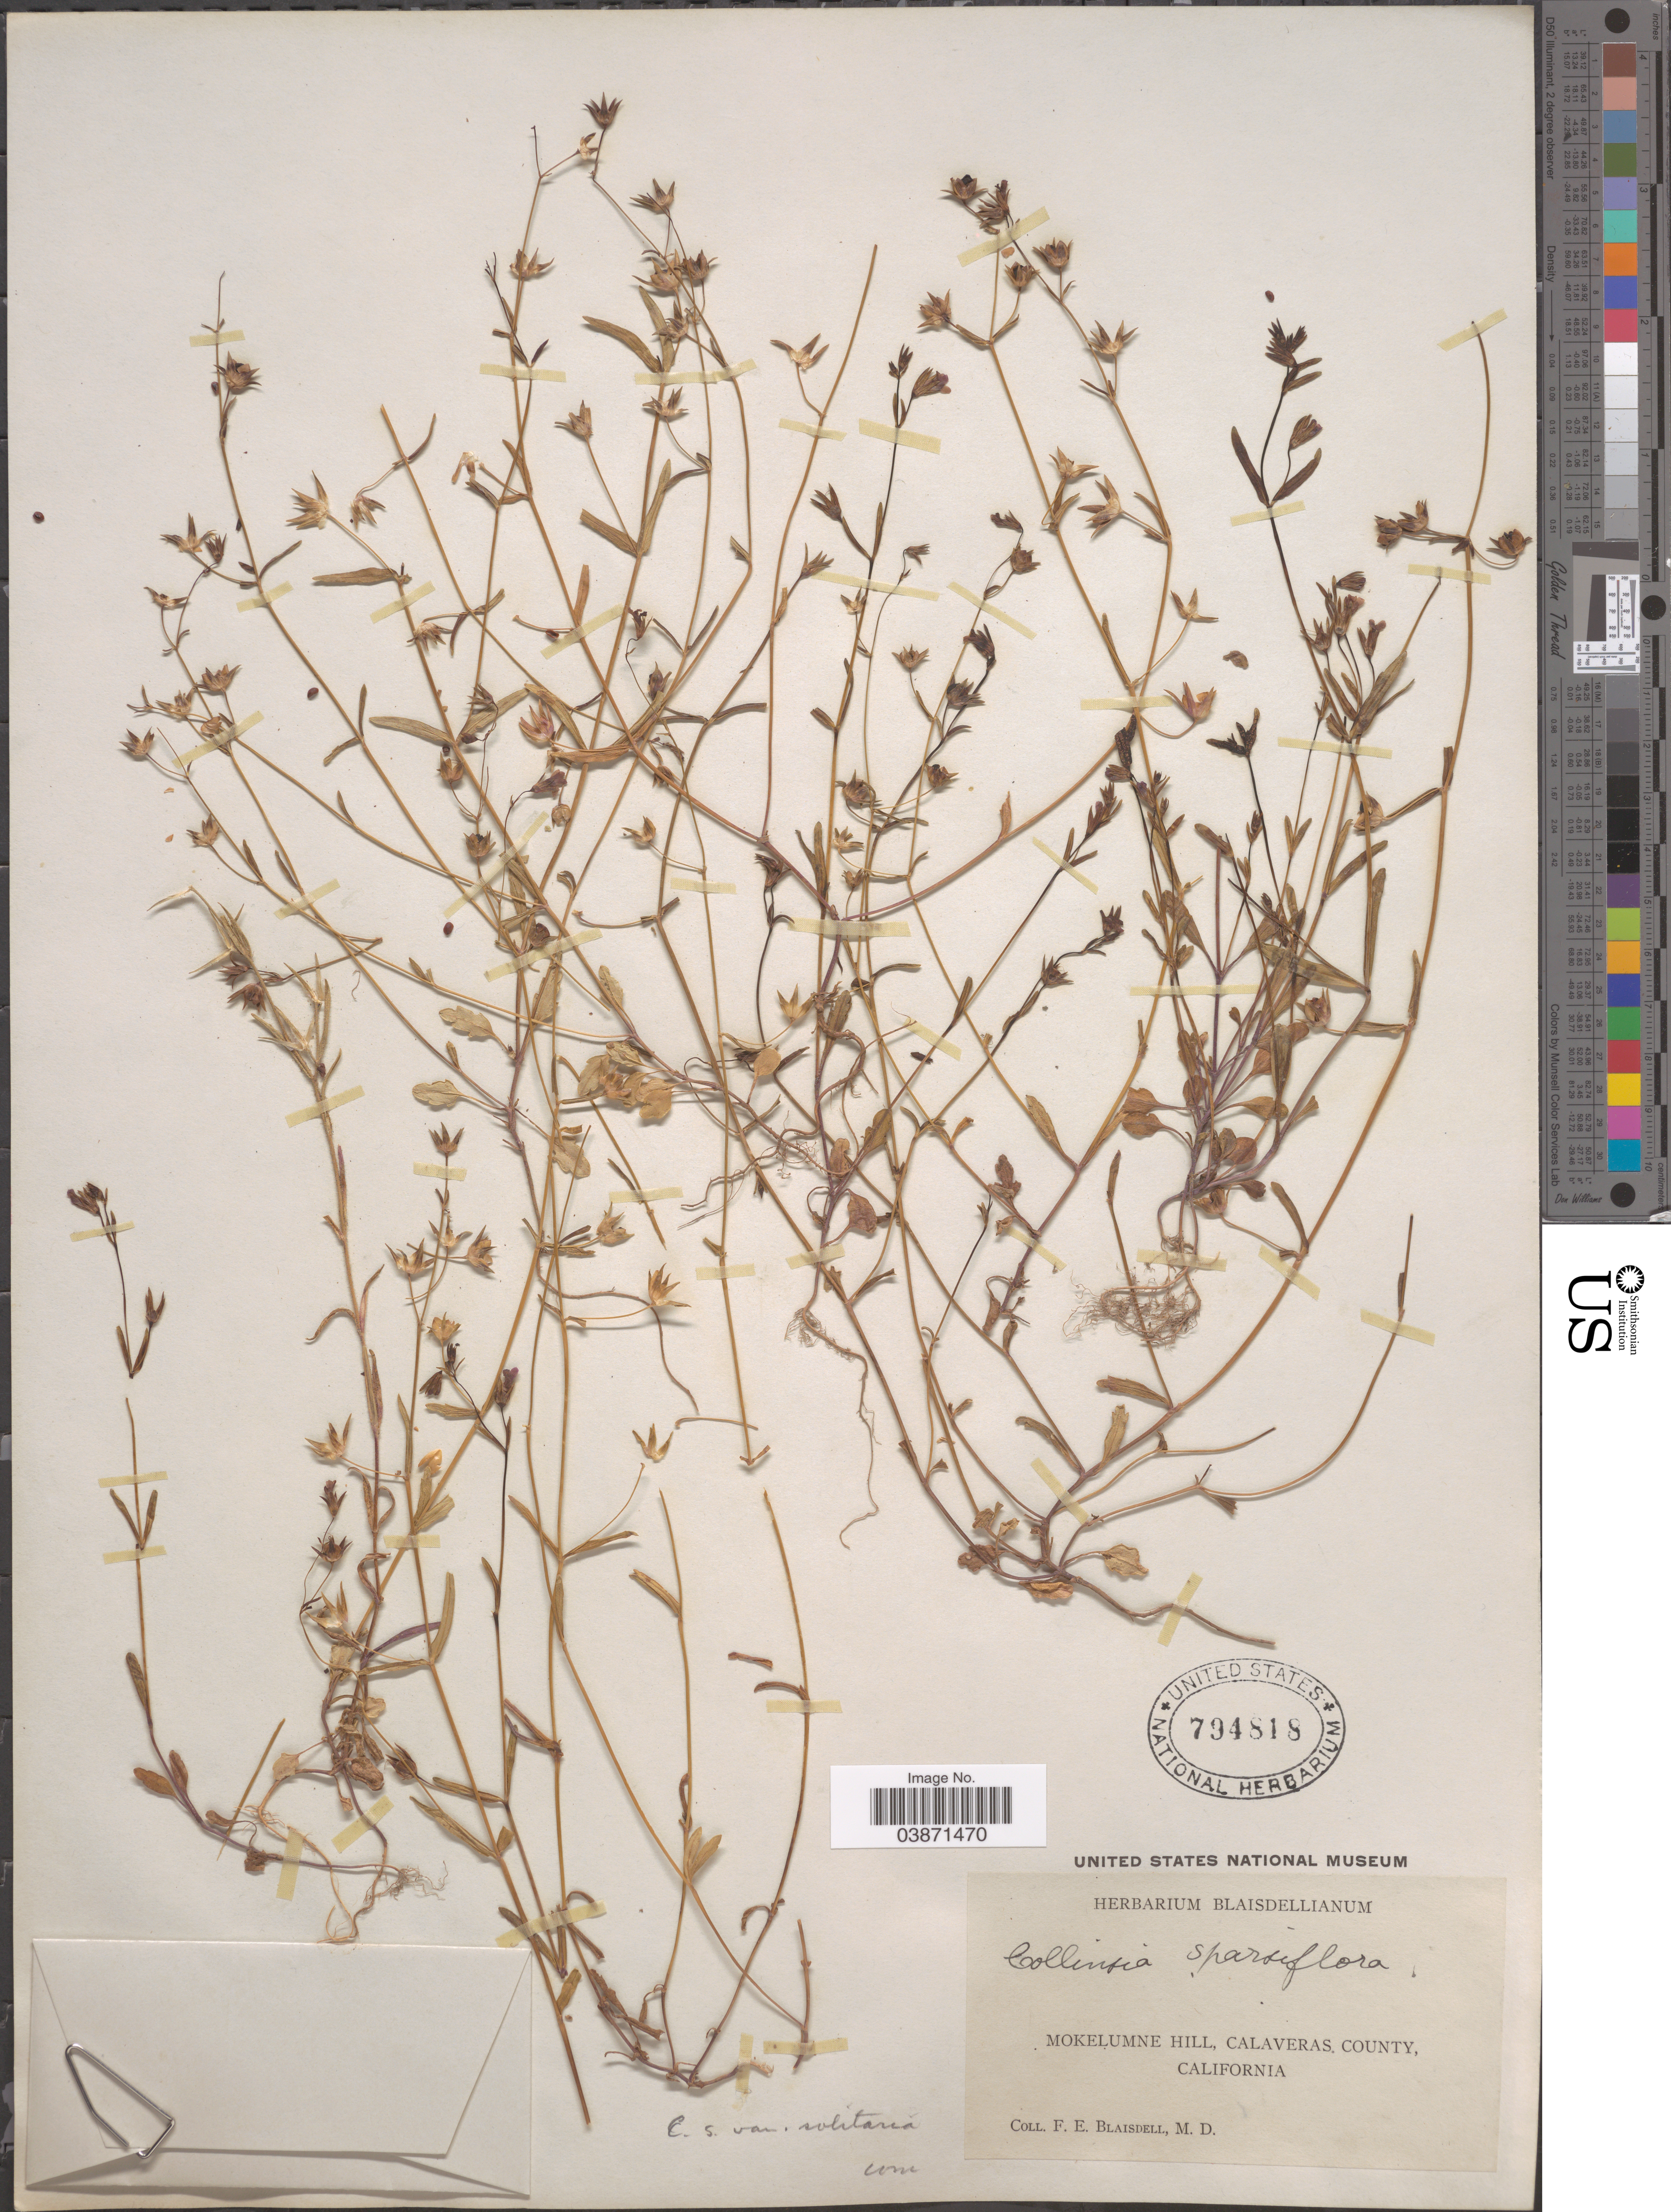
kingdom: Plantae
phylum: Tracheophyta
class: Magnoliopsida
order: Lamiales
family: Plantaginaceae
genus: Collinsia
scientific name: Collinsia sparsiflora var. solitaria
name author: (Kellogg) Newsom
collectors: F. Blaisdell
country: United States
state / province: California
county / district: Calaveras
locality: Mokelumne Hill, Calaveras County.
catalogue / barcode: US 794818